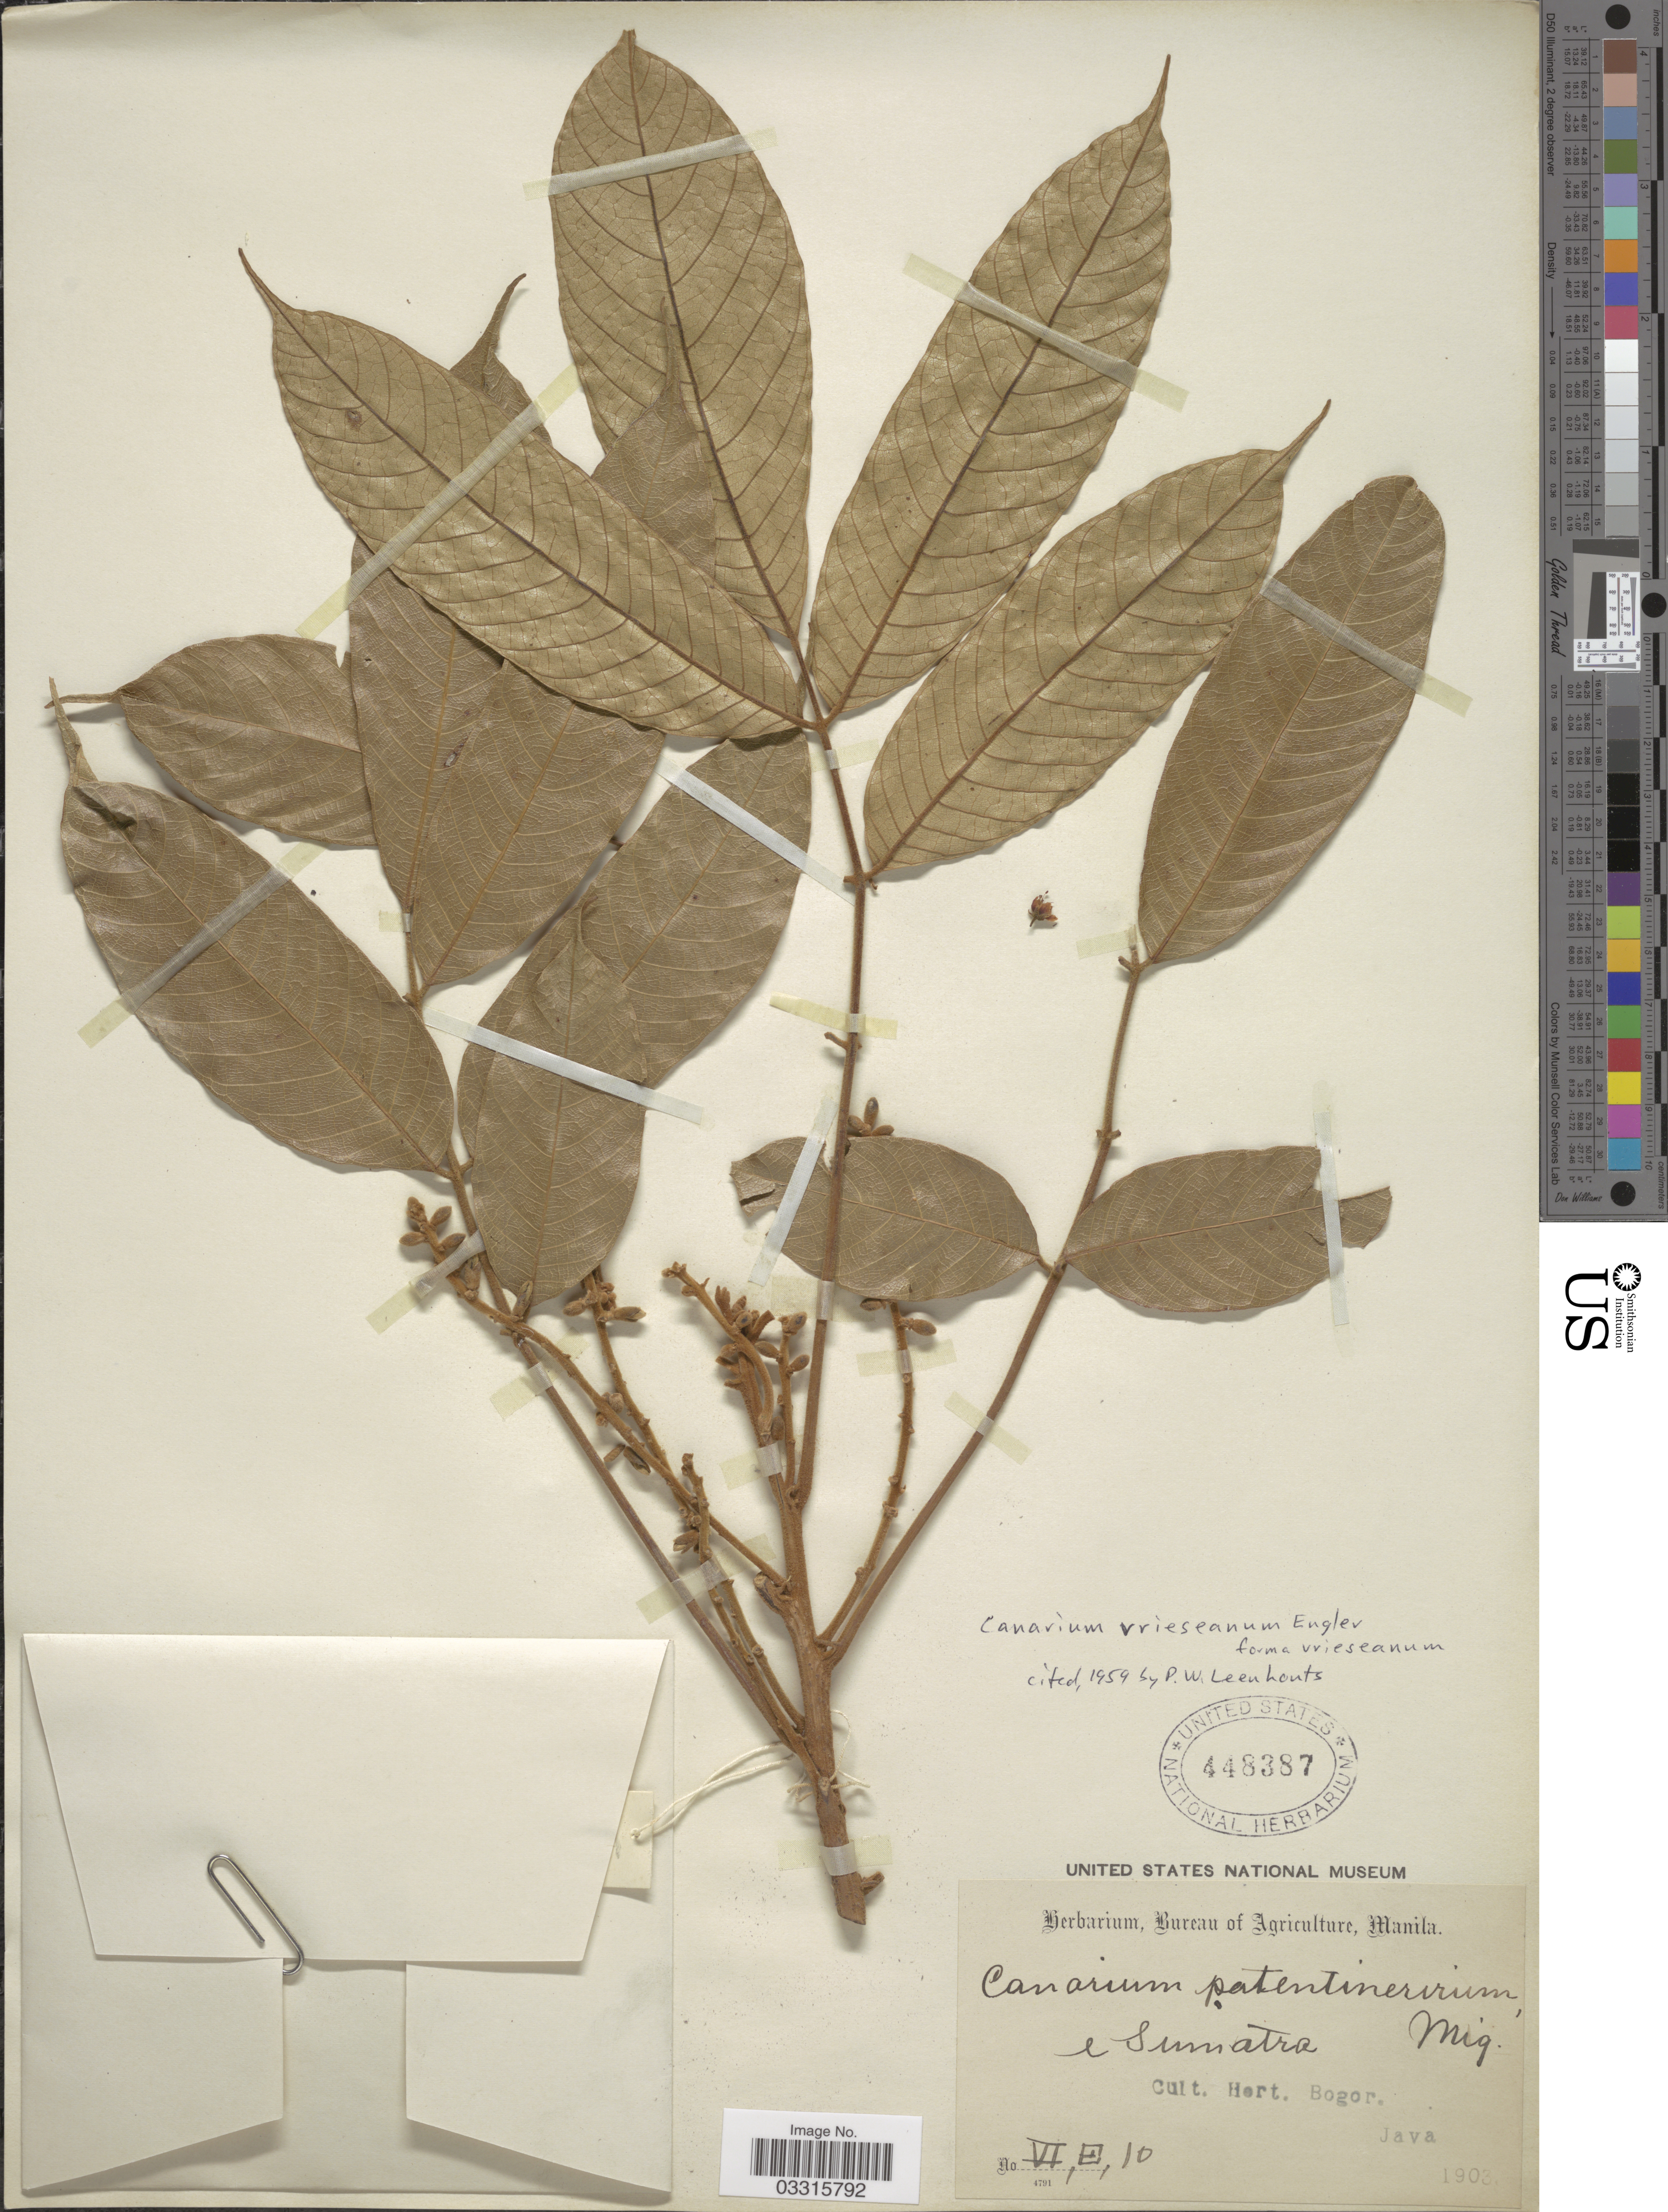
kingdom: Plantae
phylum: Tracheophyta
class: Magnoliopsida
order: Sapindales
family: Burseraceae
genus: Canarium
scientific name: Canarium vrieseanum var. vrieseanum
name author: Engl.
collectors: ex Herb. Bur. Agric. Manila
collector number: VI,E,10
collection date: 1903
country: Indonesia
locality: Cult. Hort. Bogor. E Sumatra. [unsure placement] Java.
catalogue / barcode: US 448387